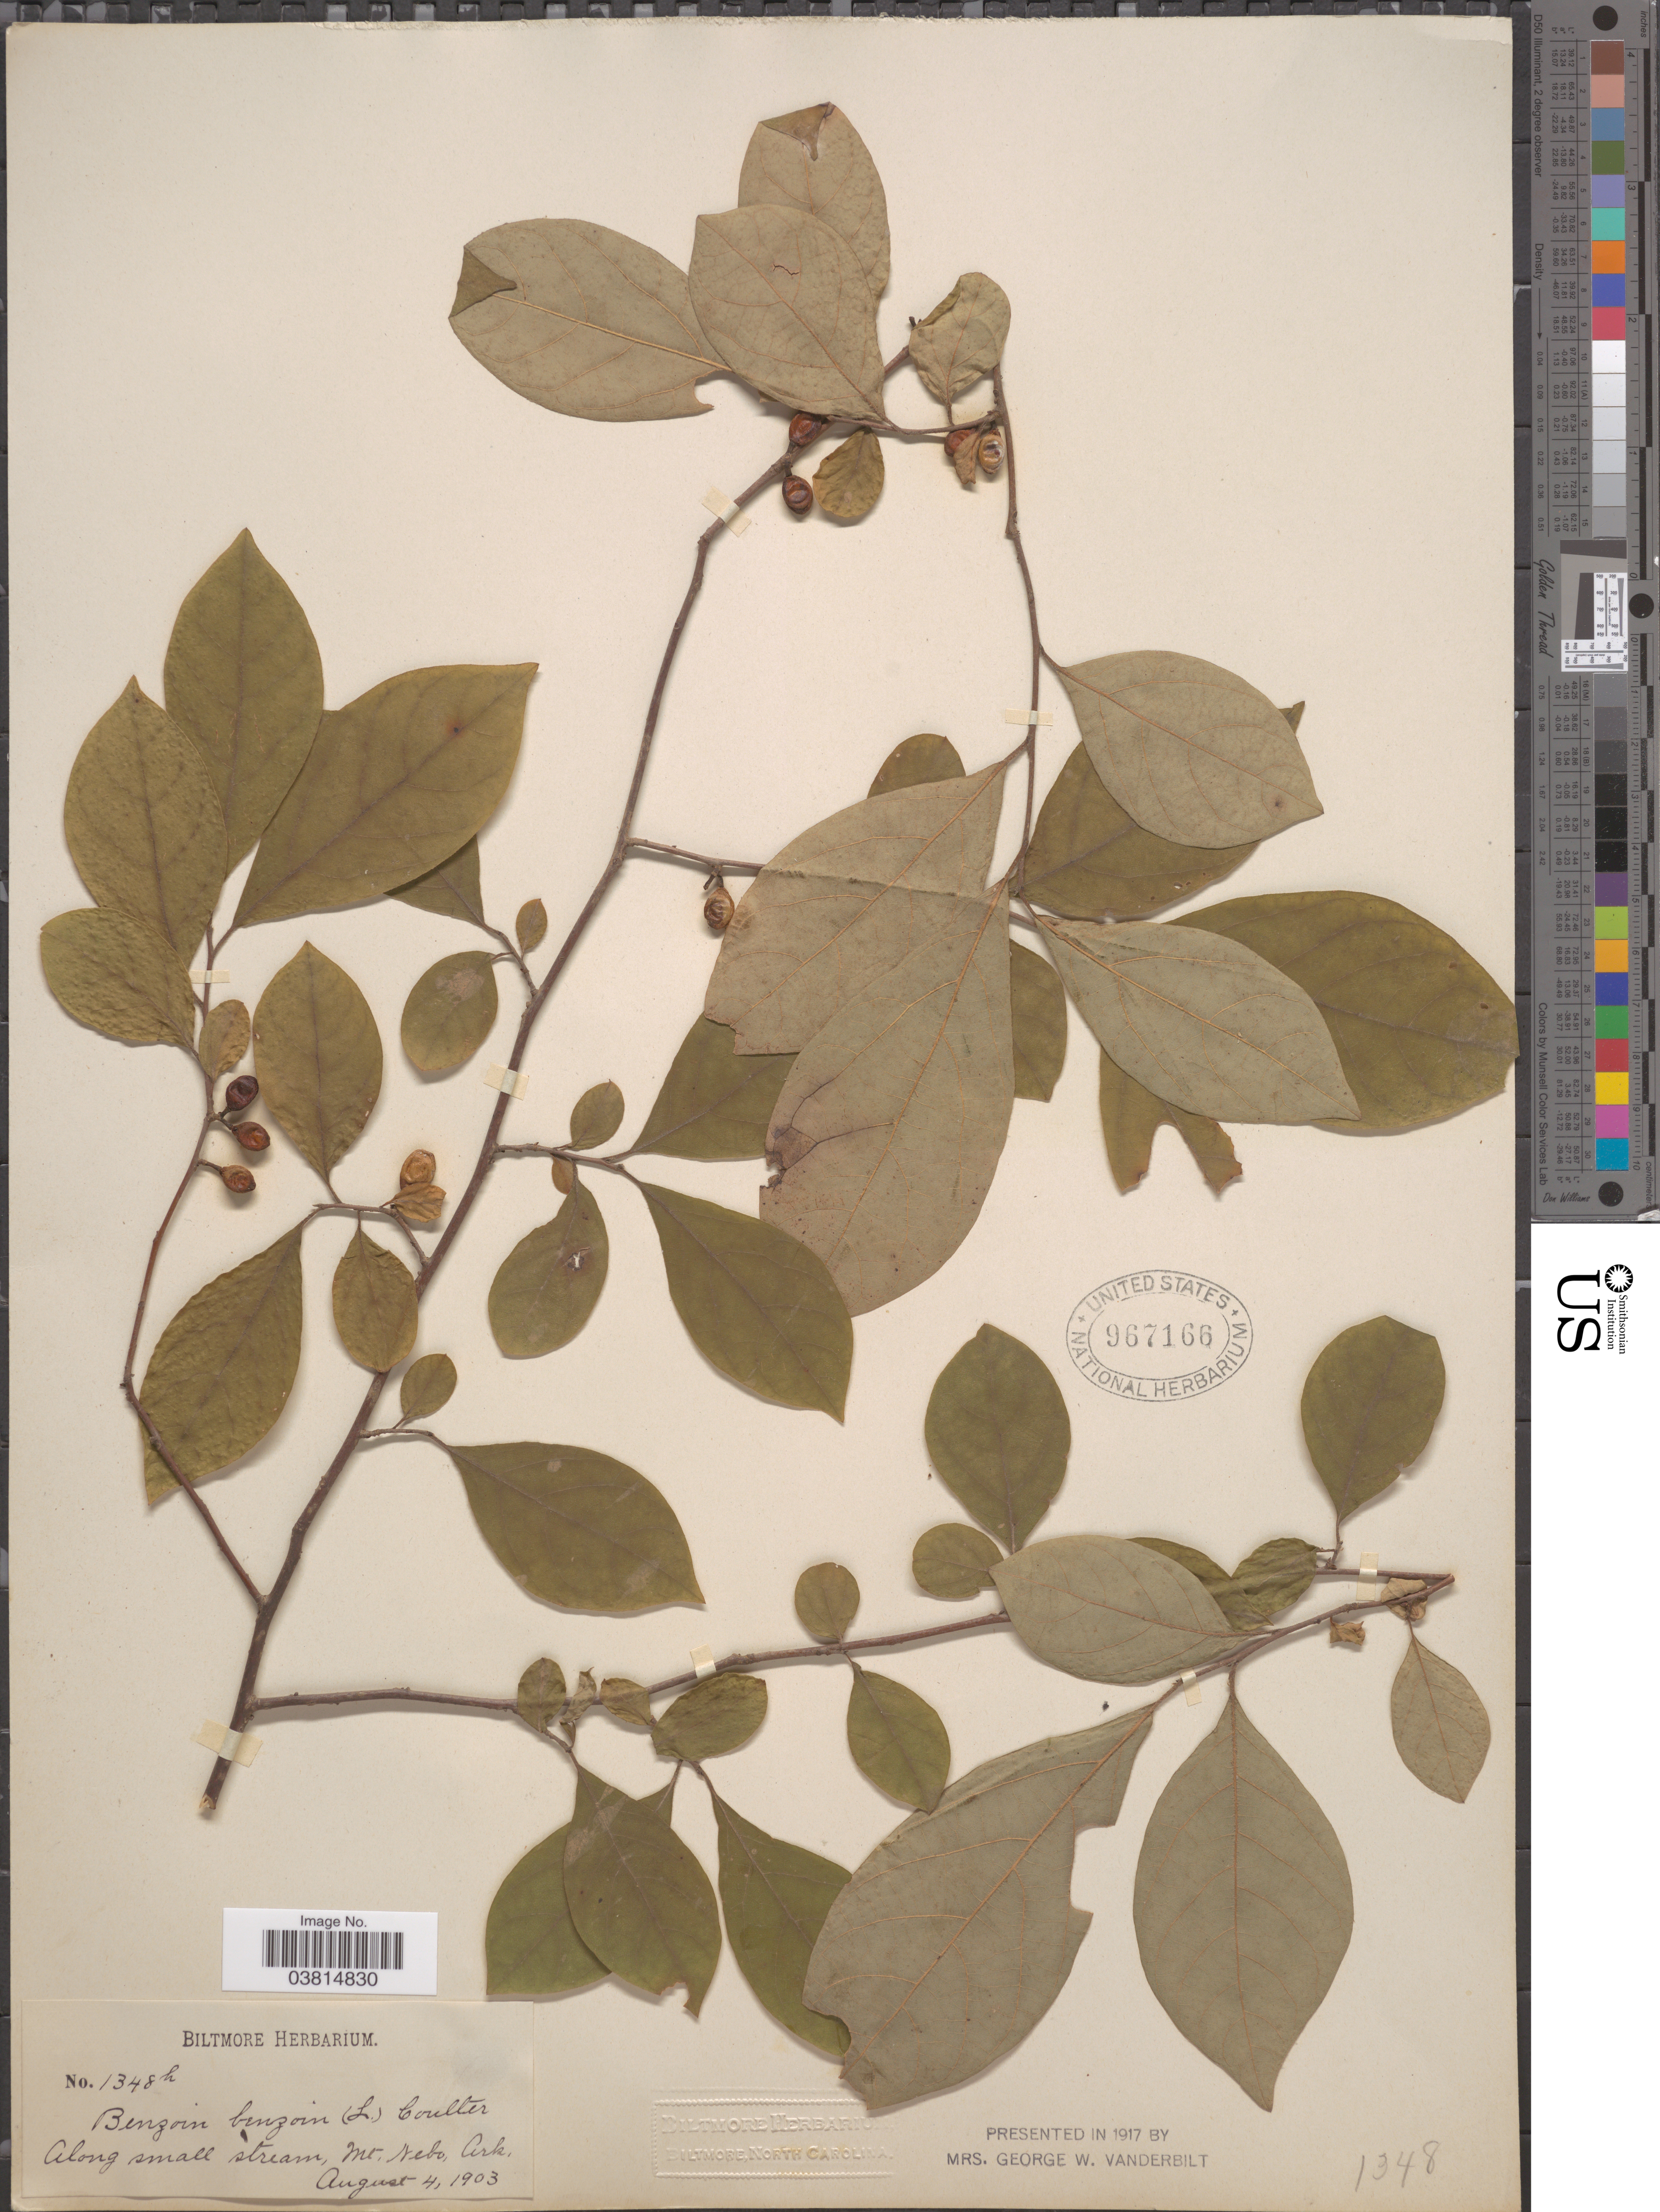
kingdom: Plantae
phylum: Tracheophyta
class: Magnoliopsida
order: Laurales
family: Lauraceae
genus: Lindera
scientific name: Lindera benzoin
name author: (L.) Blume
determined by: Strong, Mark T., (BOT), Smithsonian Institution - National Museum of Natural History (UNITED STATES)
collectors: ex herb. Biltmore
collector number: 1348h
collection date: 1903-08-04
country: United States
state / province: Arkansas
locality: Along small stream, Mt. Nebo.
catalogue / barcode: US 967166